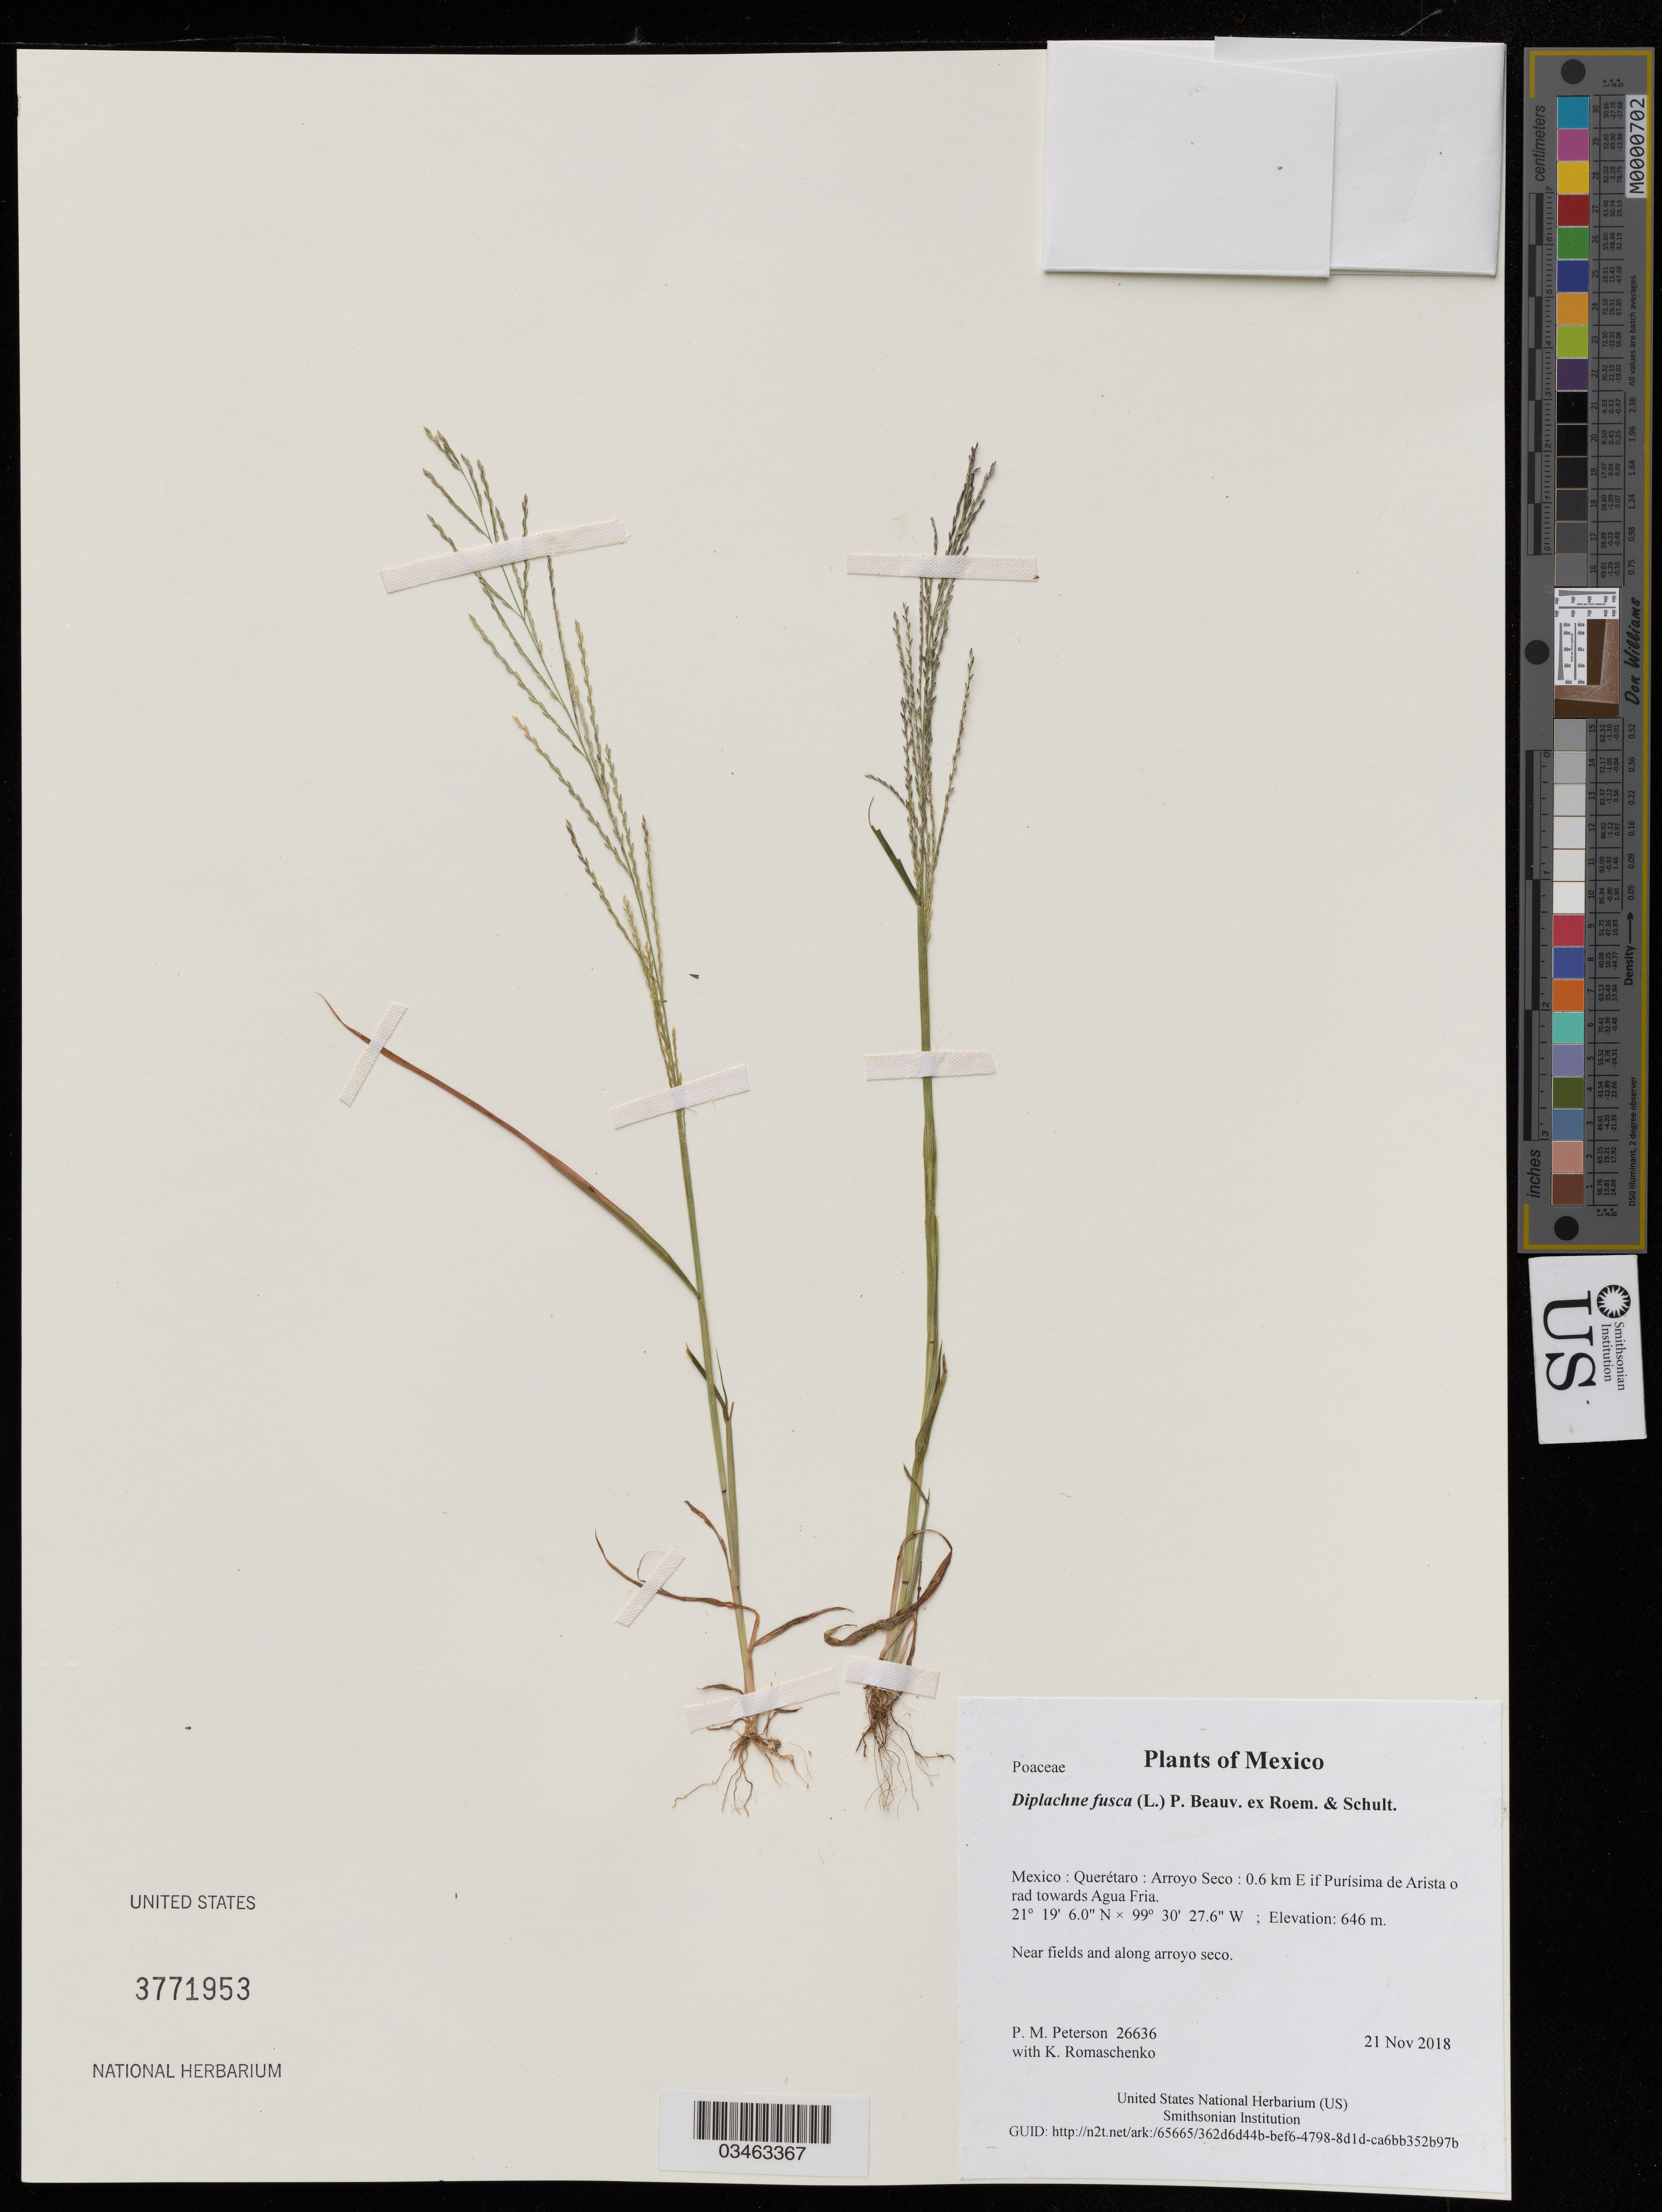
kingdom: Plantae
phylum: Tracheophyta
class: Liliopsida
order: Poales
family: Poaceae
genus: Diplachne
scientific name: Diplachne fusca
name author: (L.) P. Beauv. ex Roem. & Schult.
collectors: P. M. Peterson & K. Romaschenko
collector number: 26636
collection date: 2018-11-21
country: Mexico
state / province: Querétaro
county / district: Arroyo Seco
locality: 0.6 km E if Purísima de Arista o rad towards Agua Fria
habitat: Near fields and along arroyo seco.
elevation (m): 646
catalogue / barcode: US 3771953